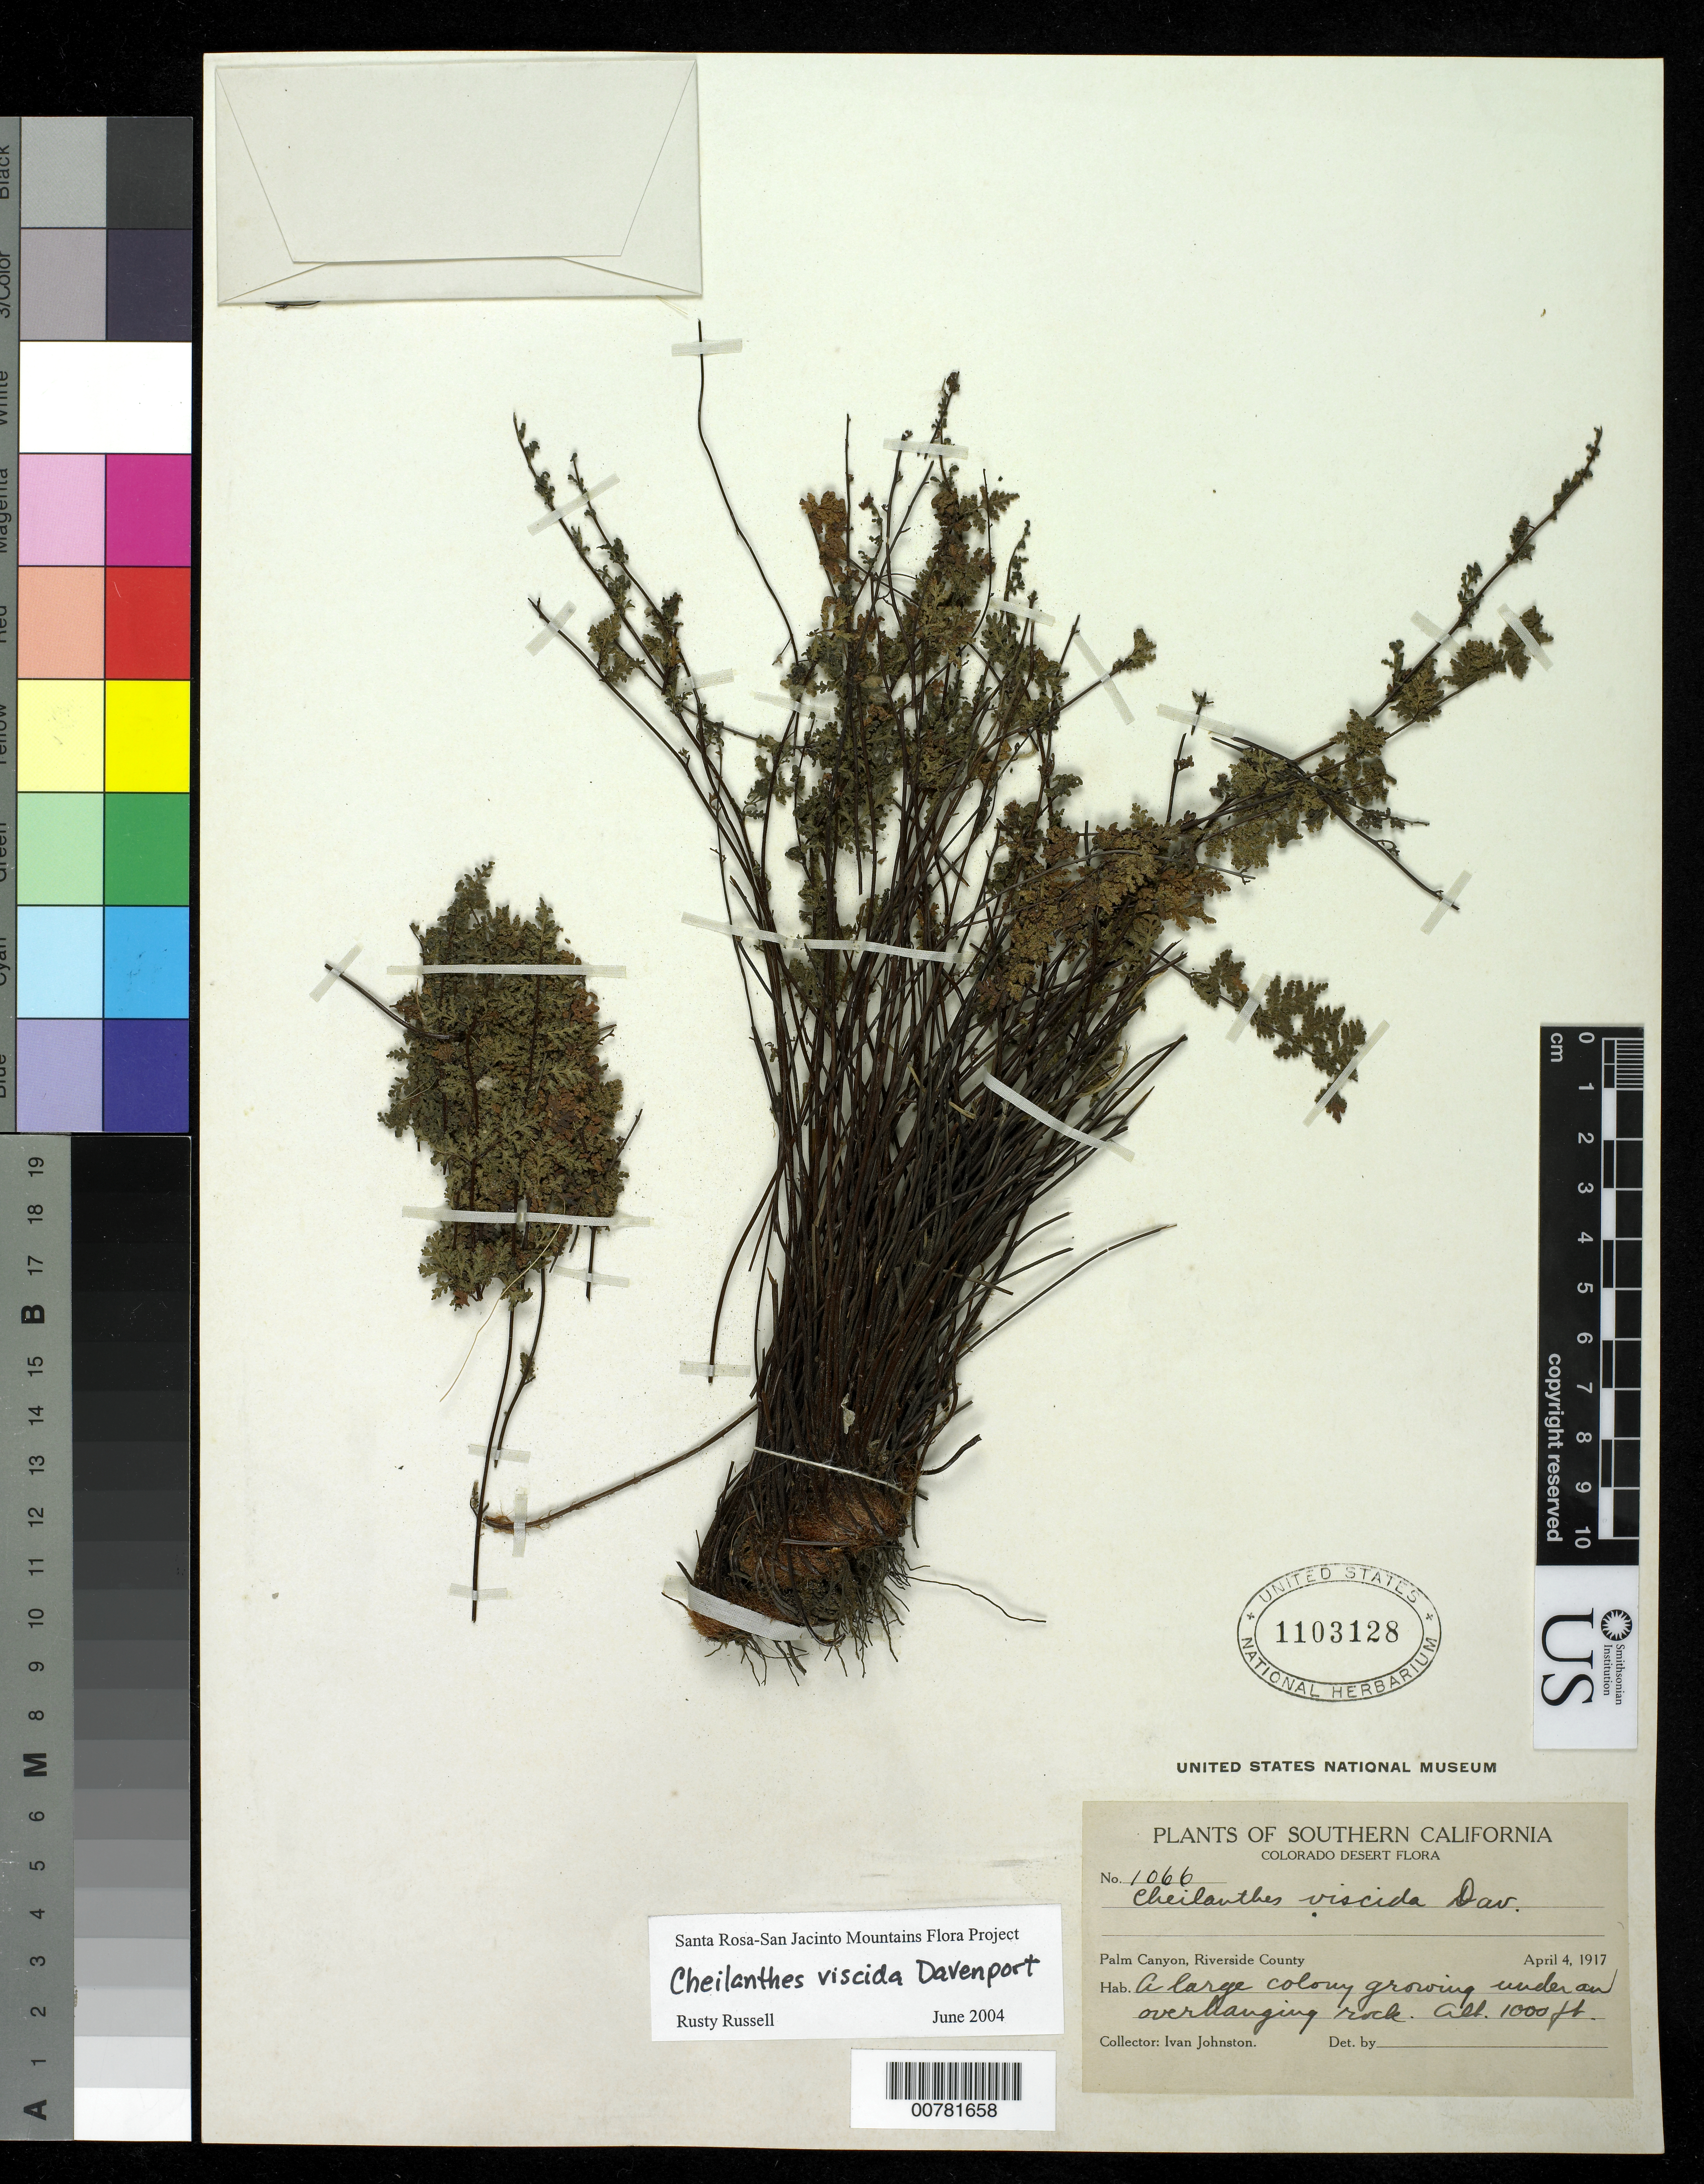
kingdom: Plantae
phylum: Tracheophyta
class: Polypodiopsida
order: Polypodiales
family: Pteridaceae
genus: Myriopteris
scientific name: Myriopteris viscida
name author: (Davenp.) Grusz & Windham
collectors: I.M. Johnston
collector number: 1066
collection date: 1917-04-04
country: United States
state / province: California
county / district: Riverside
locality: Southern California, Colorado Desert, Palm Canyon, Riverside County, under an overhanging rock.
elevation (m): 305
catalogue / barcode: US 1103128